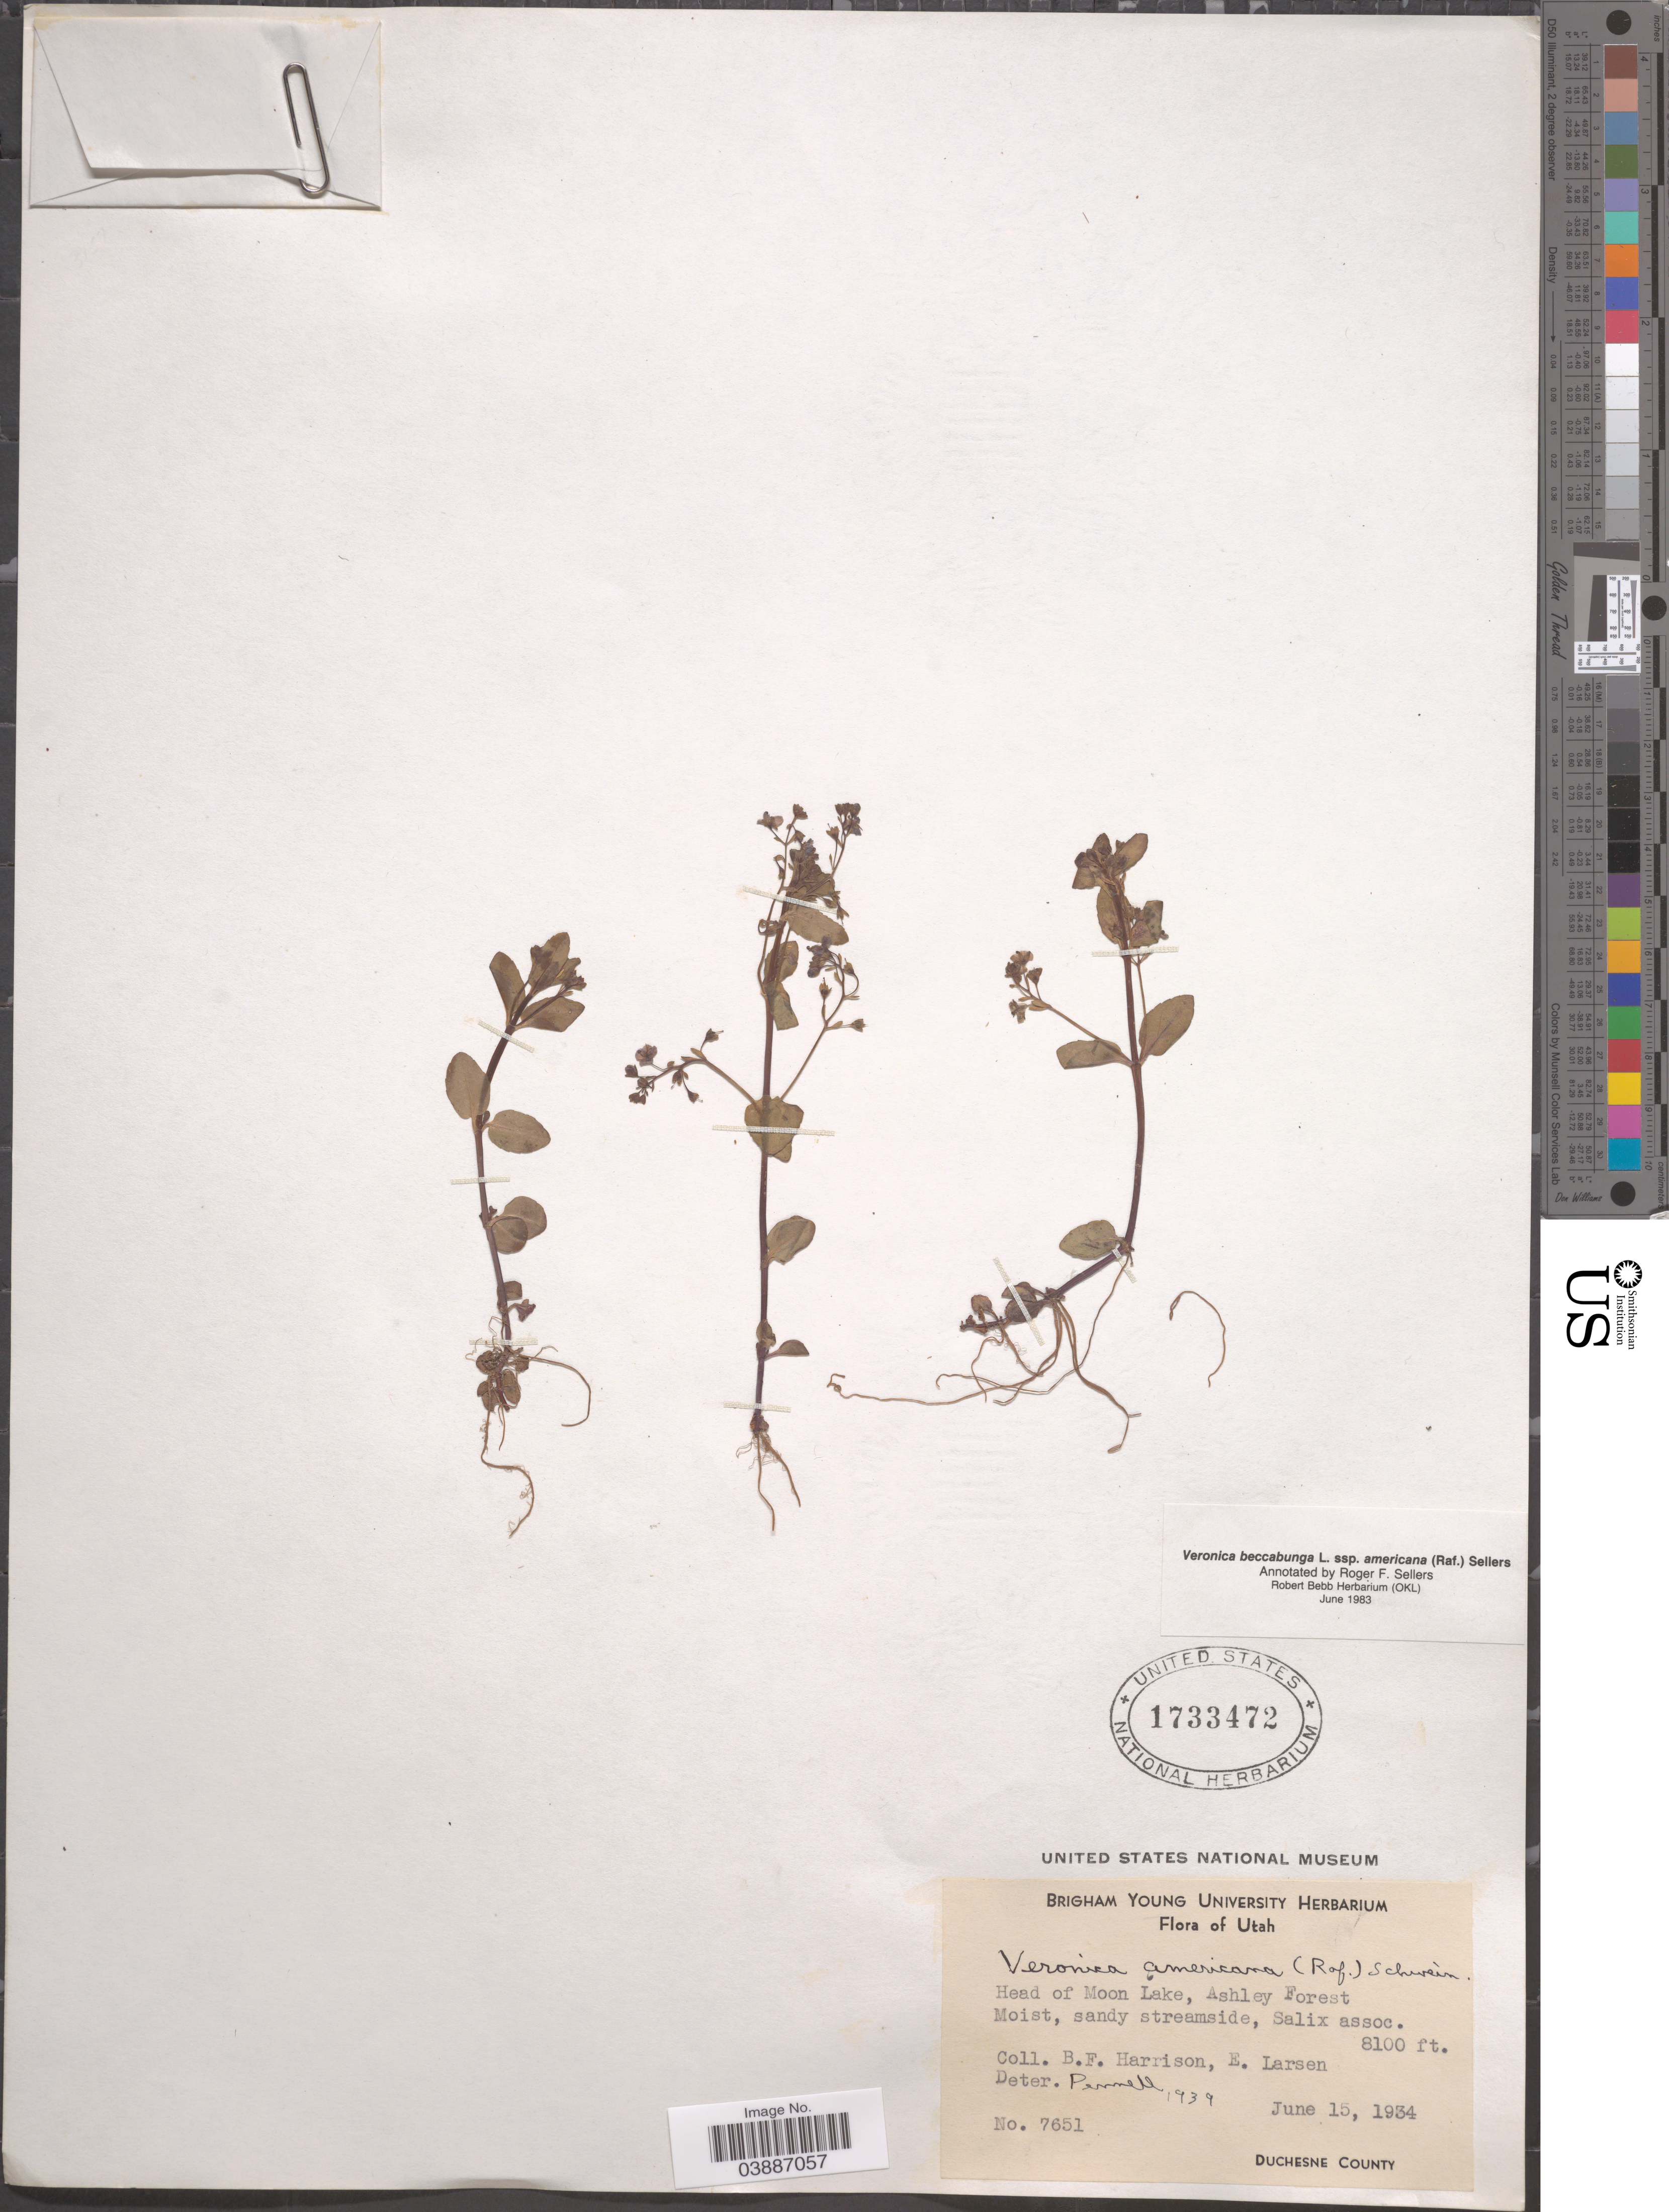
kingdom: Plantae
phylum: Tracheophyta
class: Magnoliopsida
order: Lamiales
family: Plantaginaceae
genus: Veronica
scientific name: Veronica beccabunga subsp. americana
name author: Raf.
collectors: B. F. Harrison & E. Larsen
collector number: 7651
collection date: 1934-06-15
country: United States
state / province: Utah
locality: Head of Moon Lake, Ashley Forest. Duchesne County.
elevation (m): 2469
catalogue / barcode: US 1733472